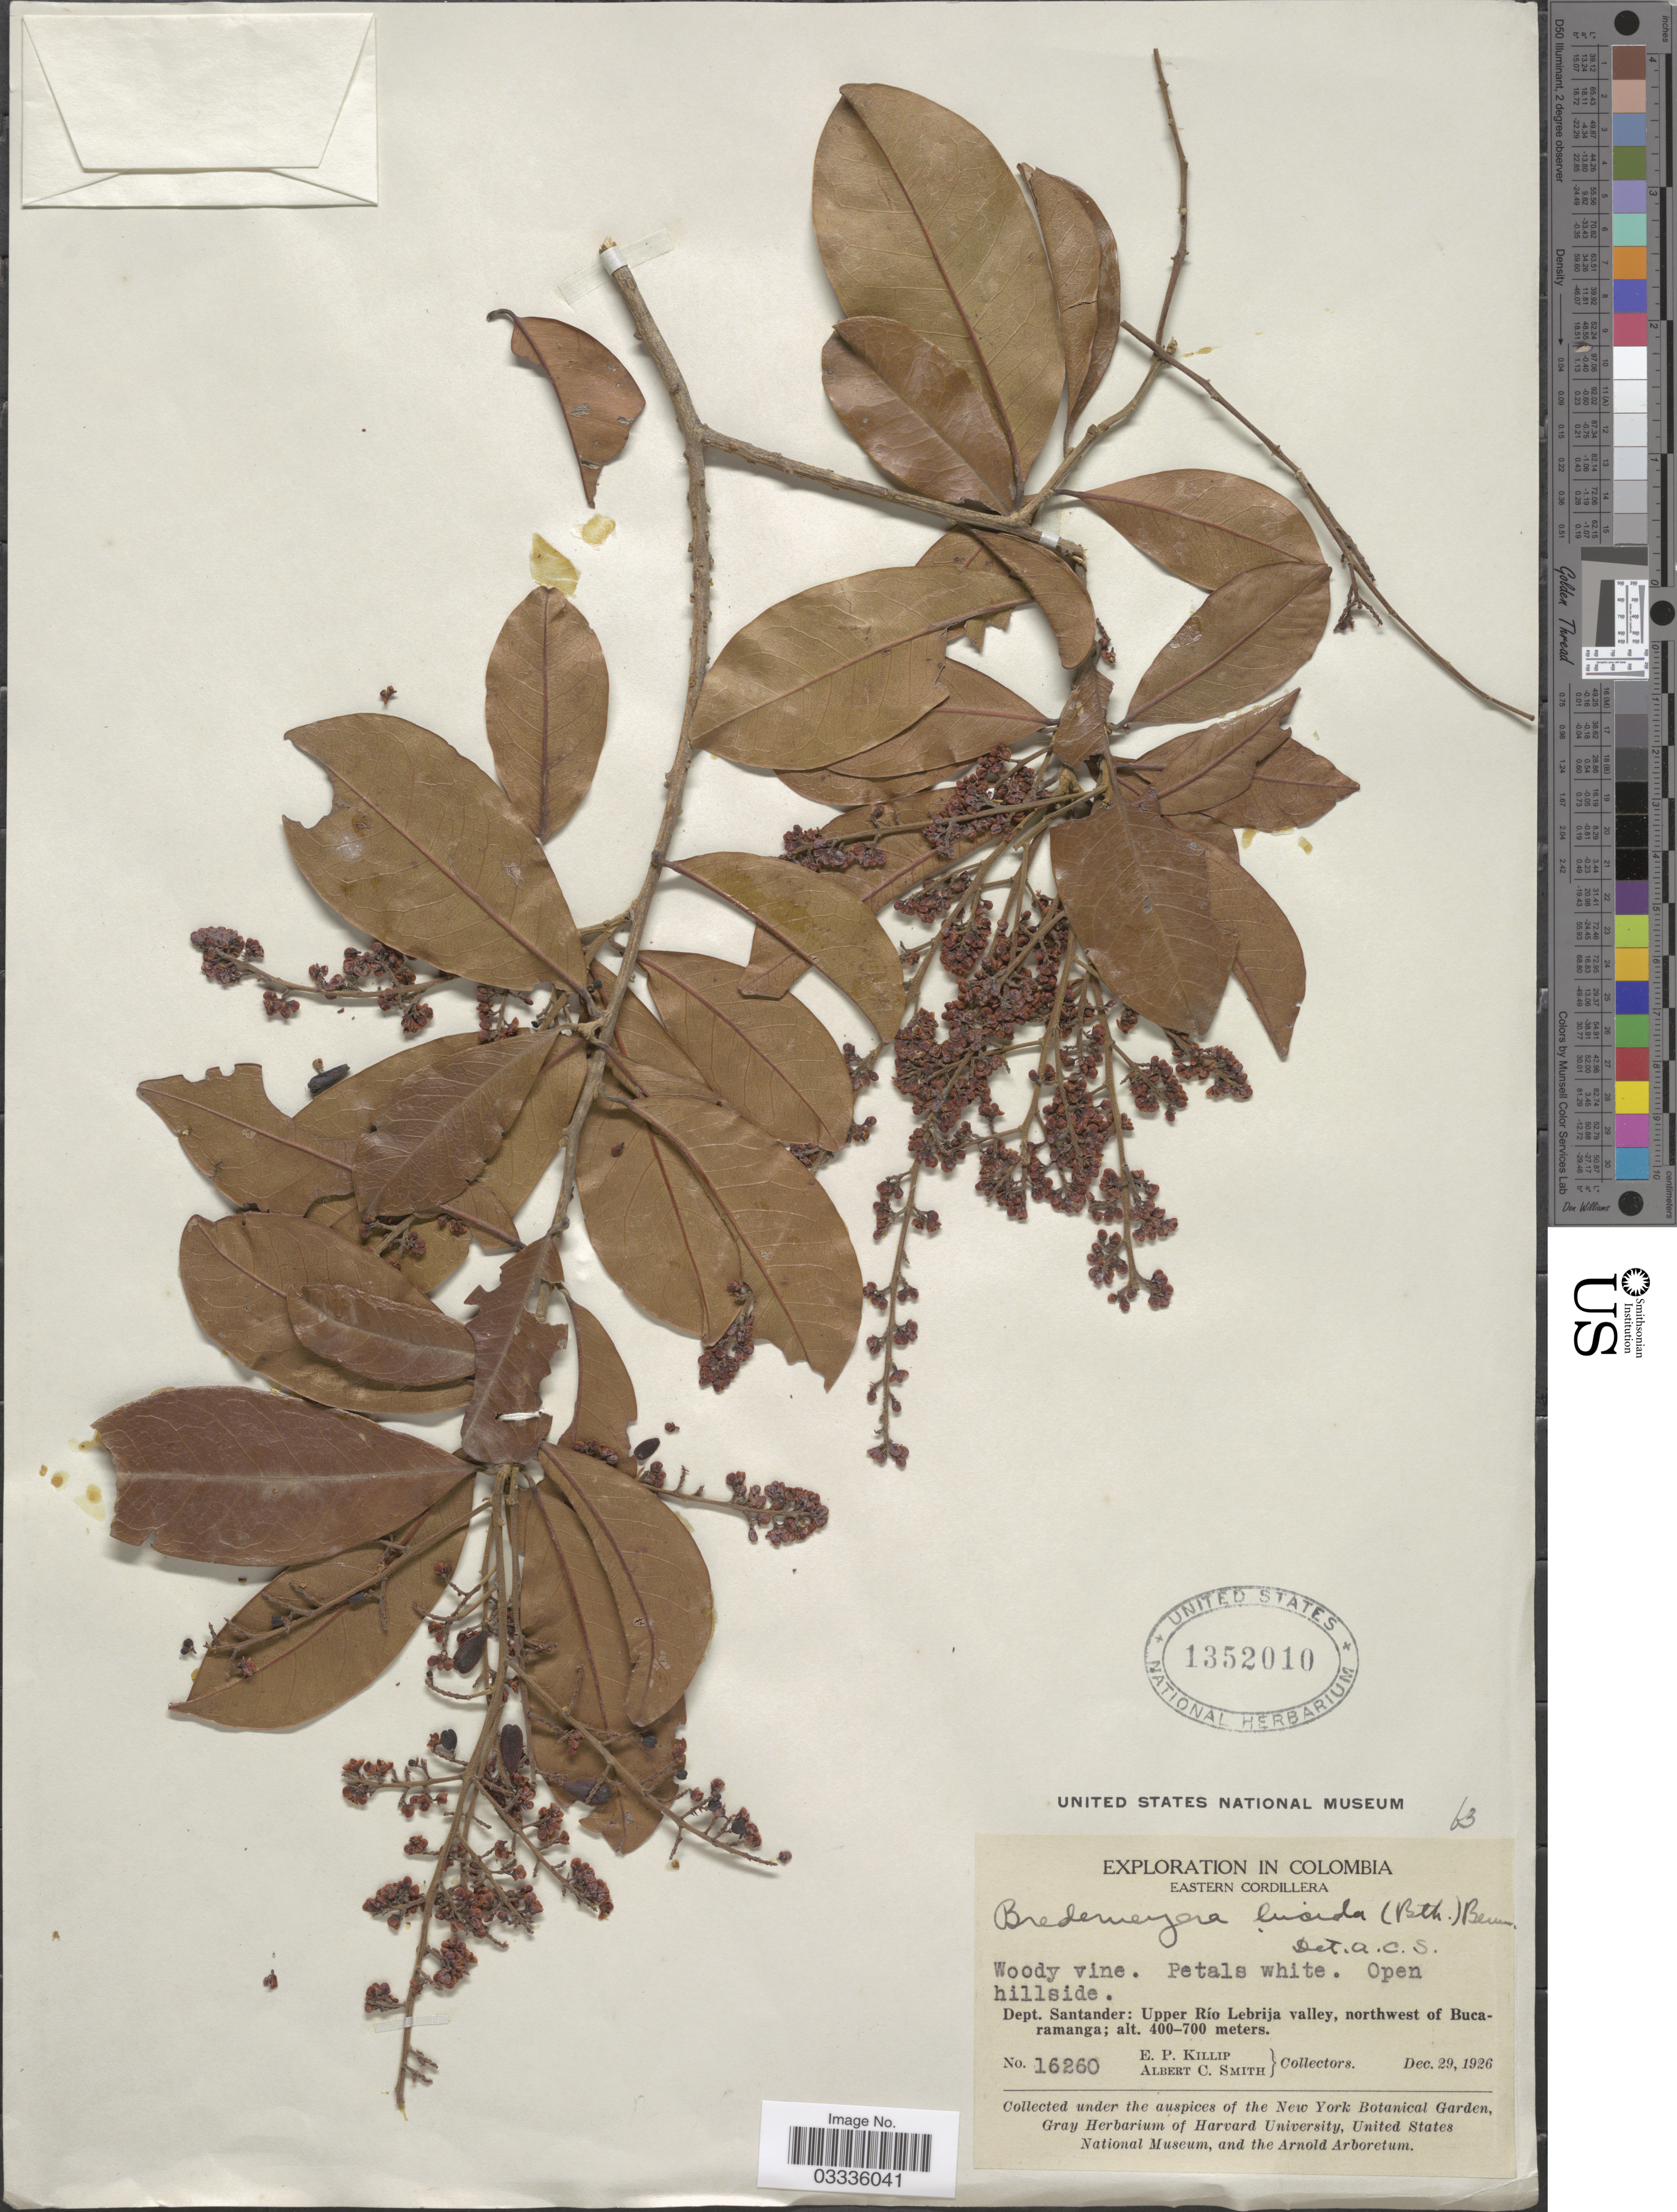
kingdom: Plantae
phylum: Tracheophyta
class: Magnoliopsida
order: Fabales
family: Polygalaceae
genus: Bredemeyera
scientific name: Bredemeyera lucida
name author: (Benth.) Klotzsch ex Hassk.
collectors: E. P. Killip & A. C. Smith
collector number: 16260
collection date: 1926-12-29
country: Colombia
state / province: Santander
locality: Eastern Cordillera. Dept. Santander: Upper Río Lebrija valley, northwest of Bucaramanga.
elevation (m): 400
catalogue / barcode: US 1352010